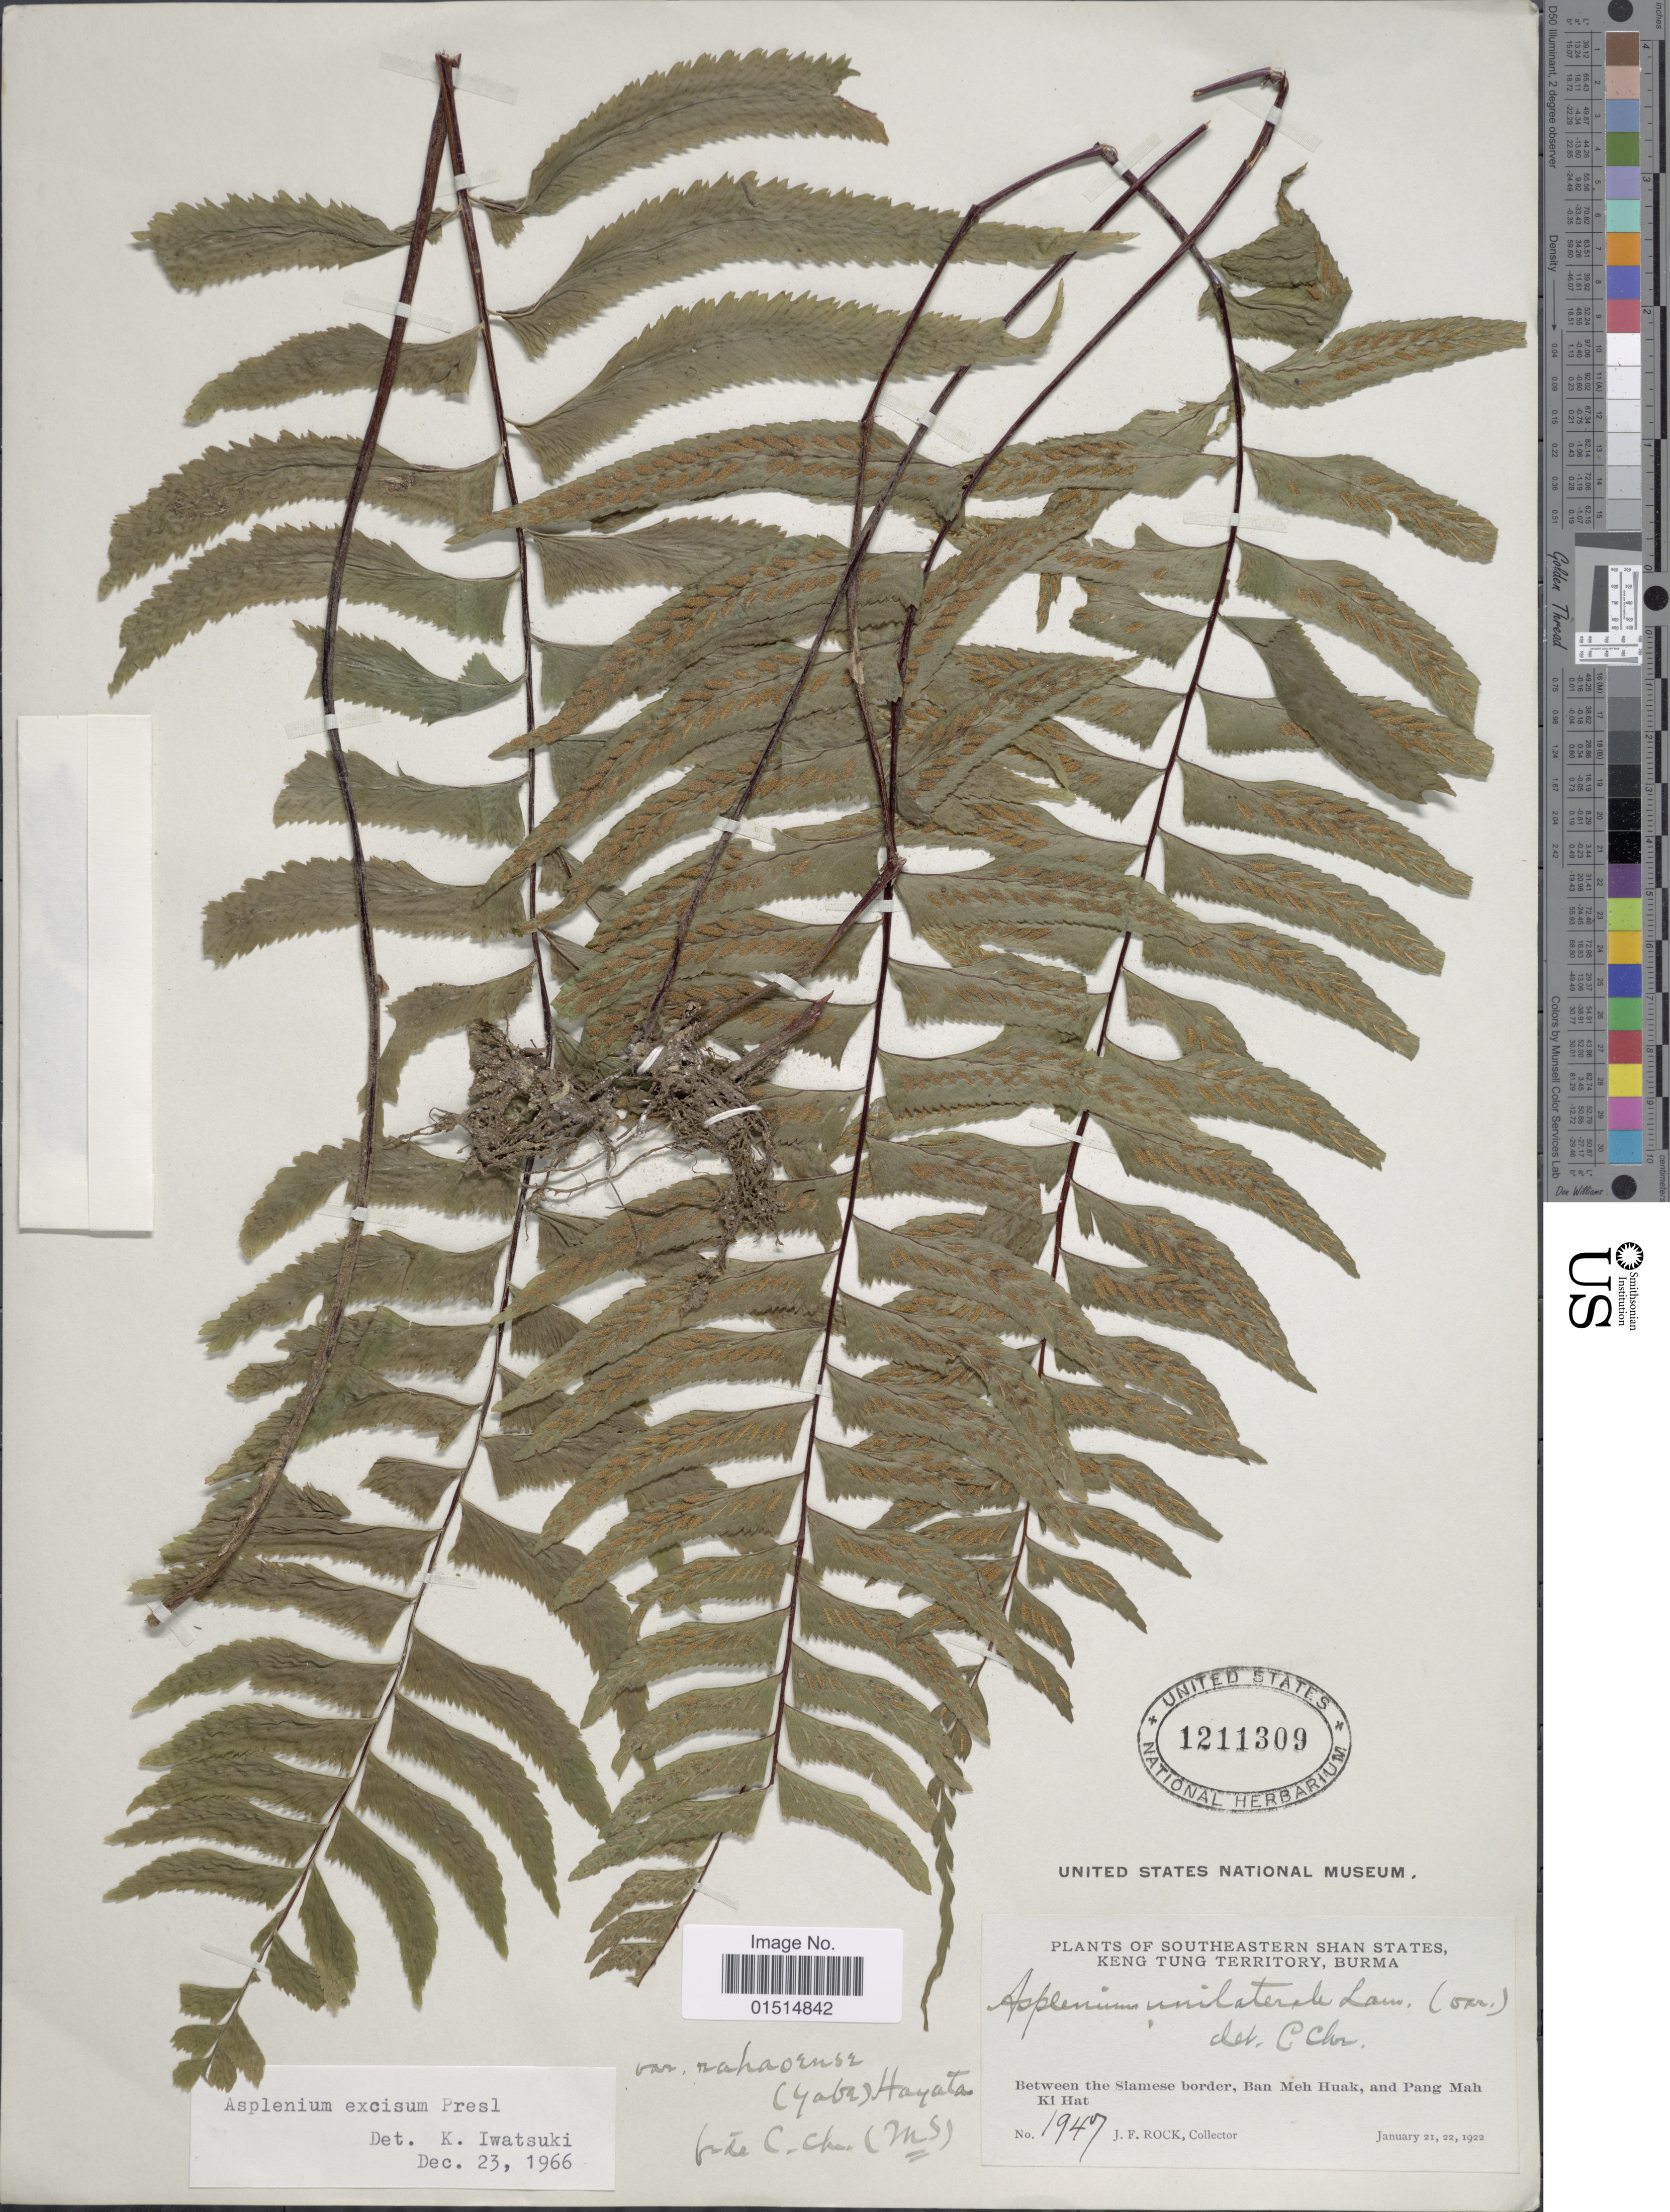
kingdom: Plantae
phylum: Tracheophyta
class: Polypodiopsida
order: Polypodiales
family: Aspleniaceae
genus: Hymenasplenium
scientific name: Hymenasplenium excisum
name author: C. Presl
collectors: J. Rock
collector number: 1947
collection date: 1922-01-21/1922-01-22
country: Myanmar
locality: Southeastern Shan States, Keng Tung Territory, Burma, Between the Siamese border, Ban Meh Huak, and Pang Mah Ki Hat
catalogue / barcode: US 1211309